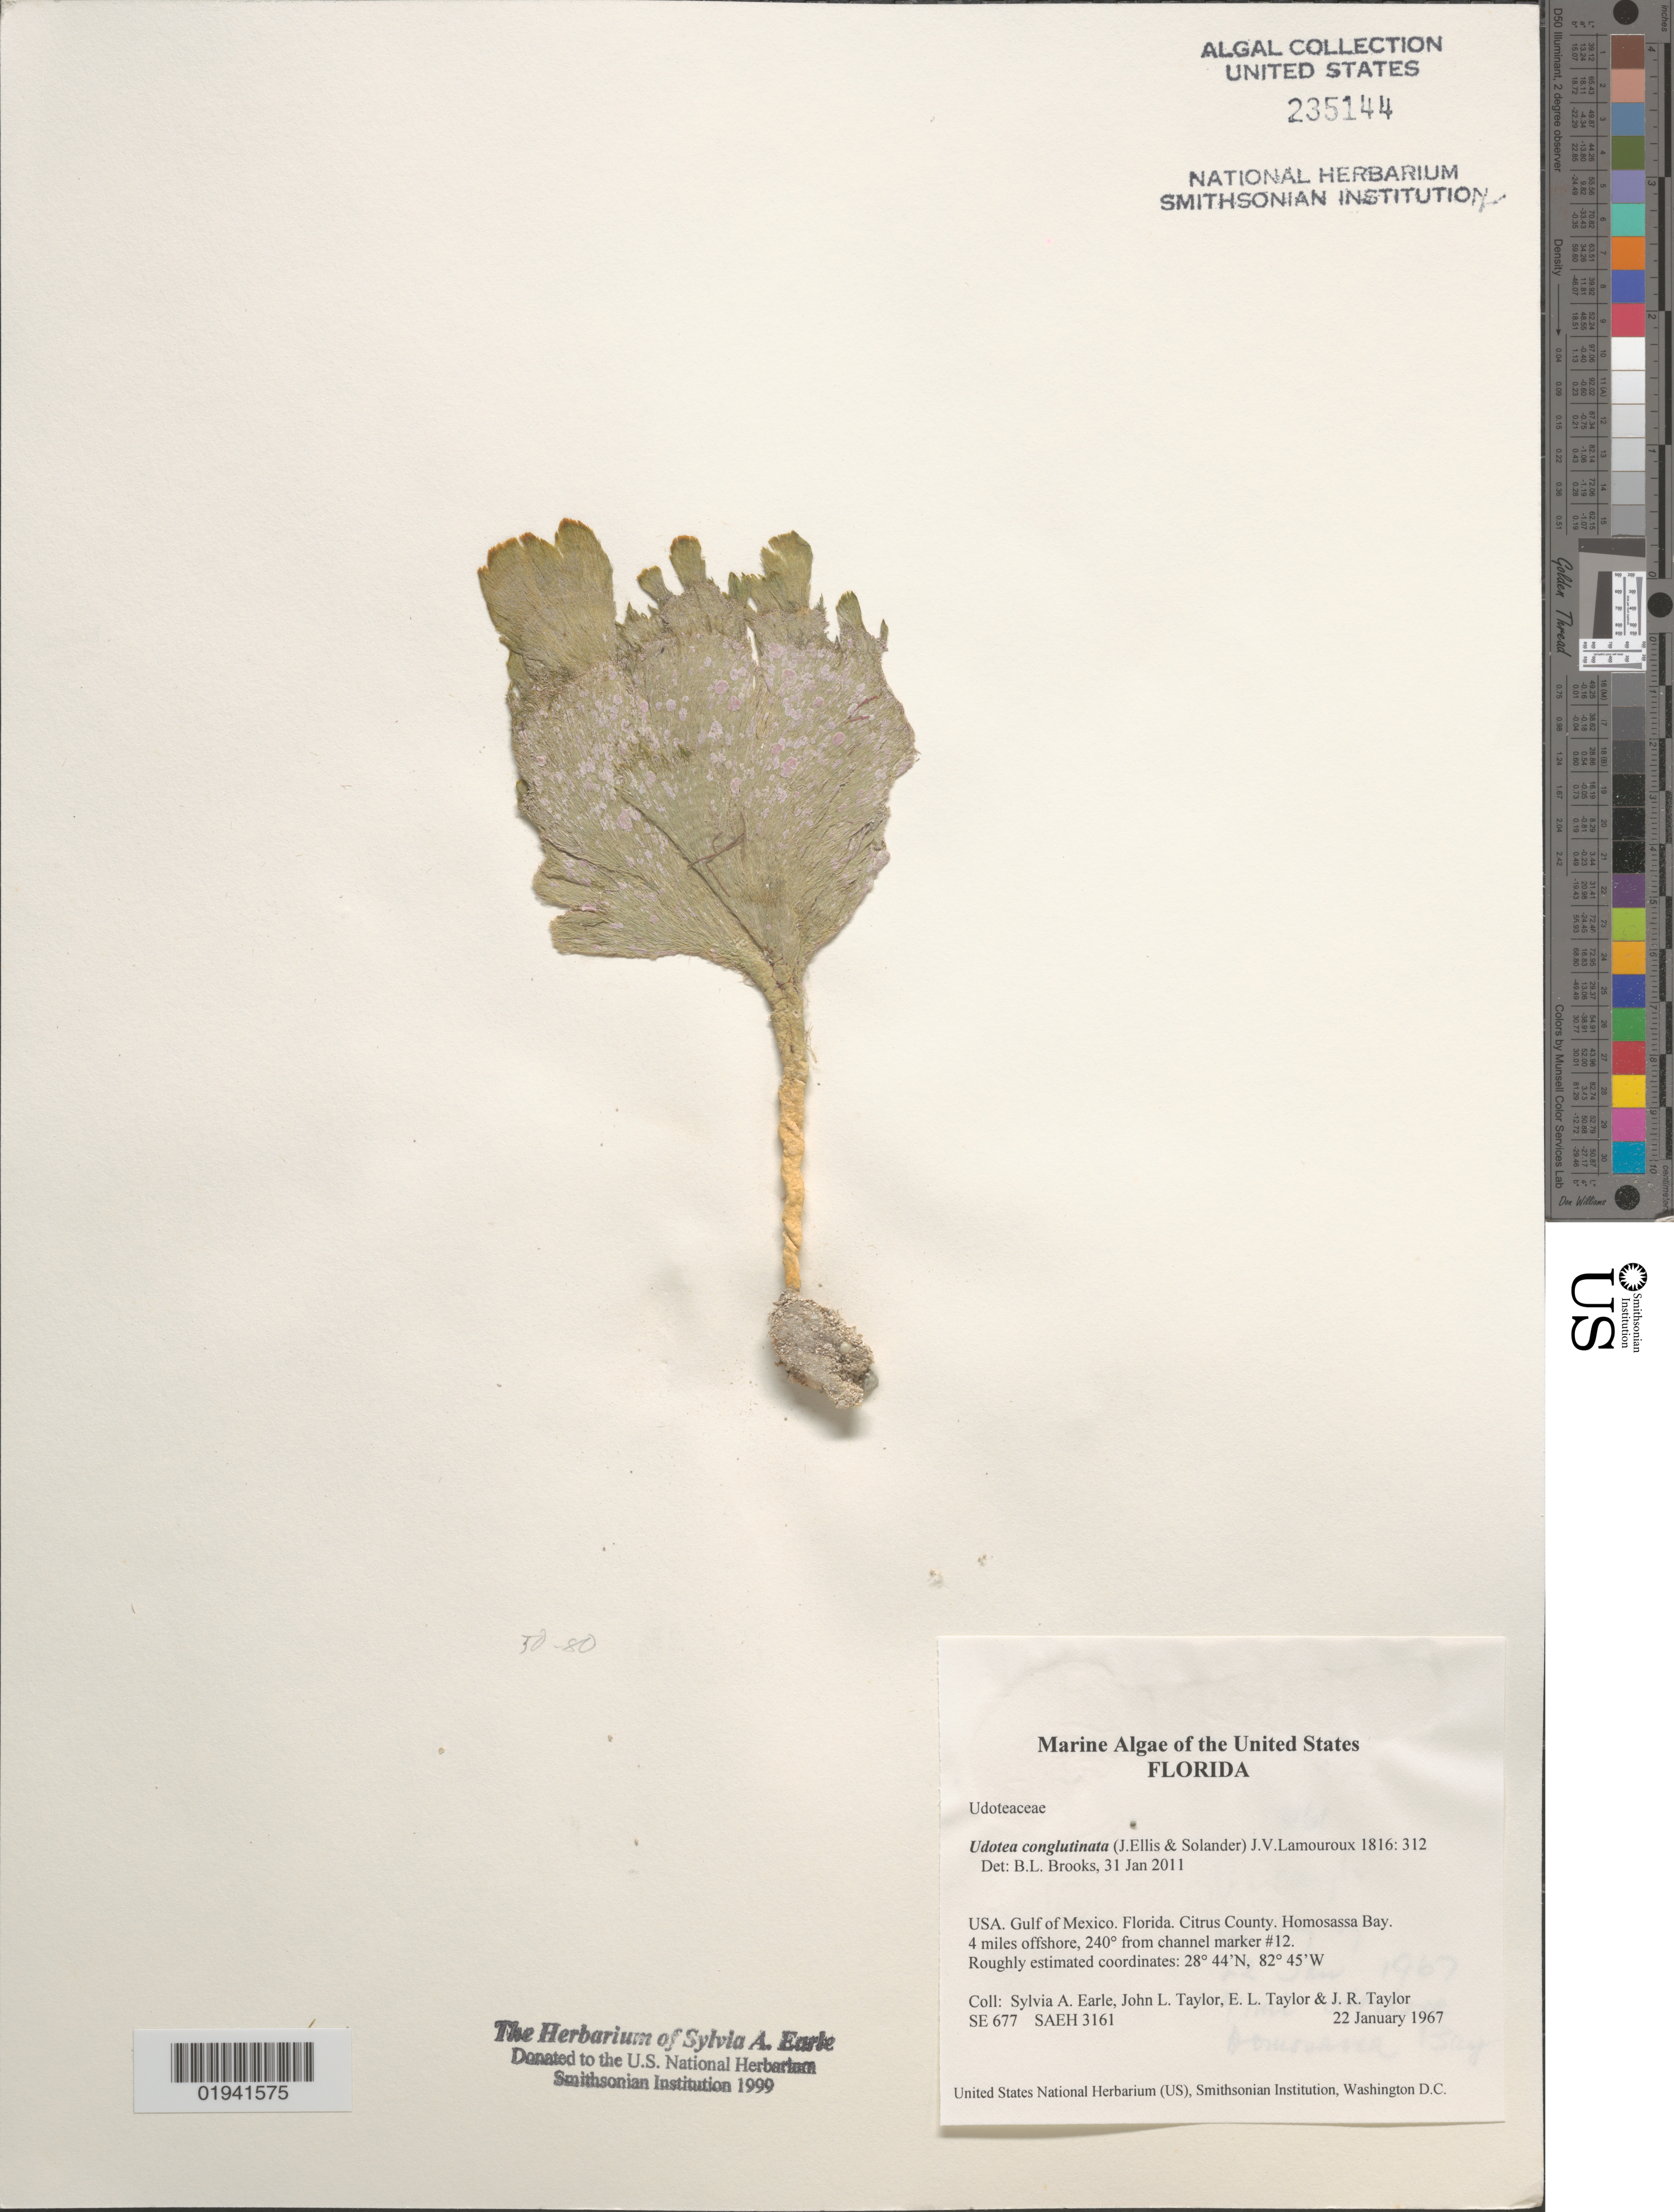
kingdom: Plantae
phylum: Chlorophyta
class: Ulvophyceae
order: Bryopsidales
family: Udoteaceae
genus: Udotea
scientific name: Udotea conglutinata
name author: (Ellis & Sol.) J.V.Lamouroux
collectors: S. A. Earle, J. L. Taylor, E. L. Taylor & J. R. Taylor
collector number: SE677/SAEH3161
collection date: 1967-01-22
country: United States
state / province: Florida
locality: Gulf of Mexico. Citrus County. Homosassa Bay. 4 miles offshore, 240° from channel marker #12.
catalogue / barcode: US 235144